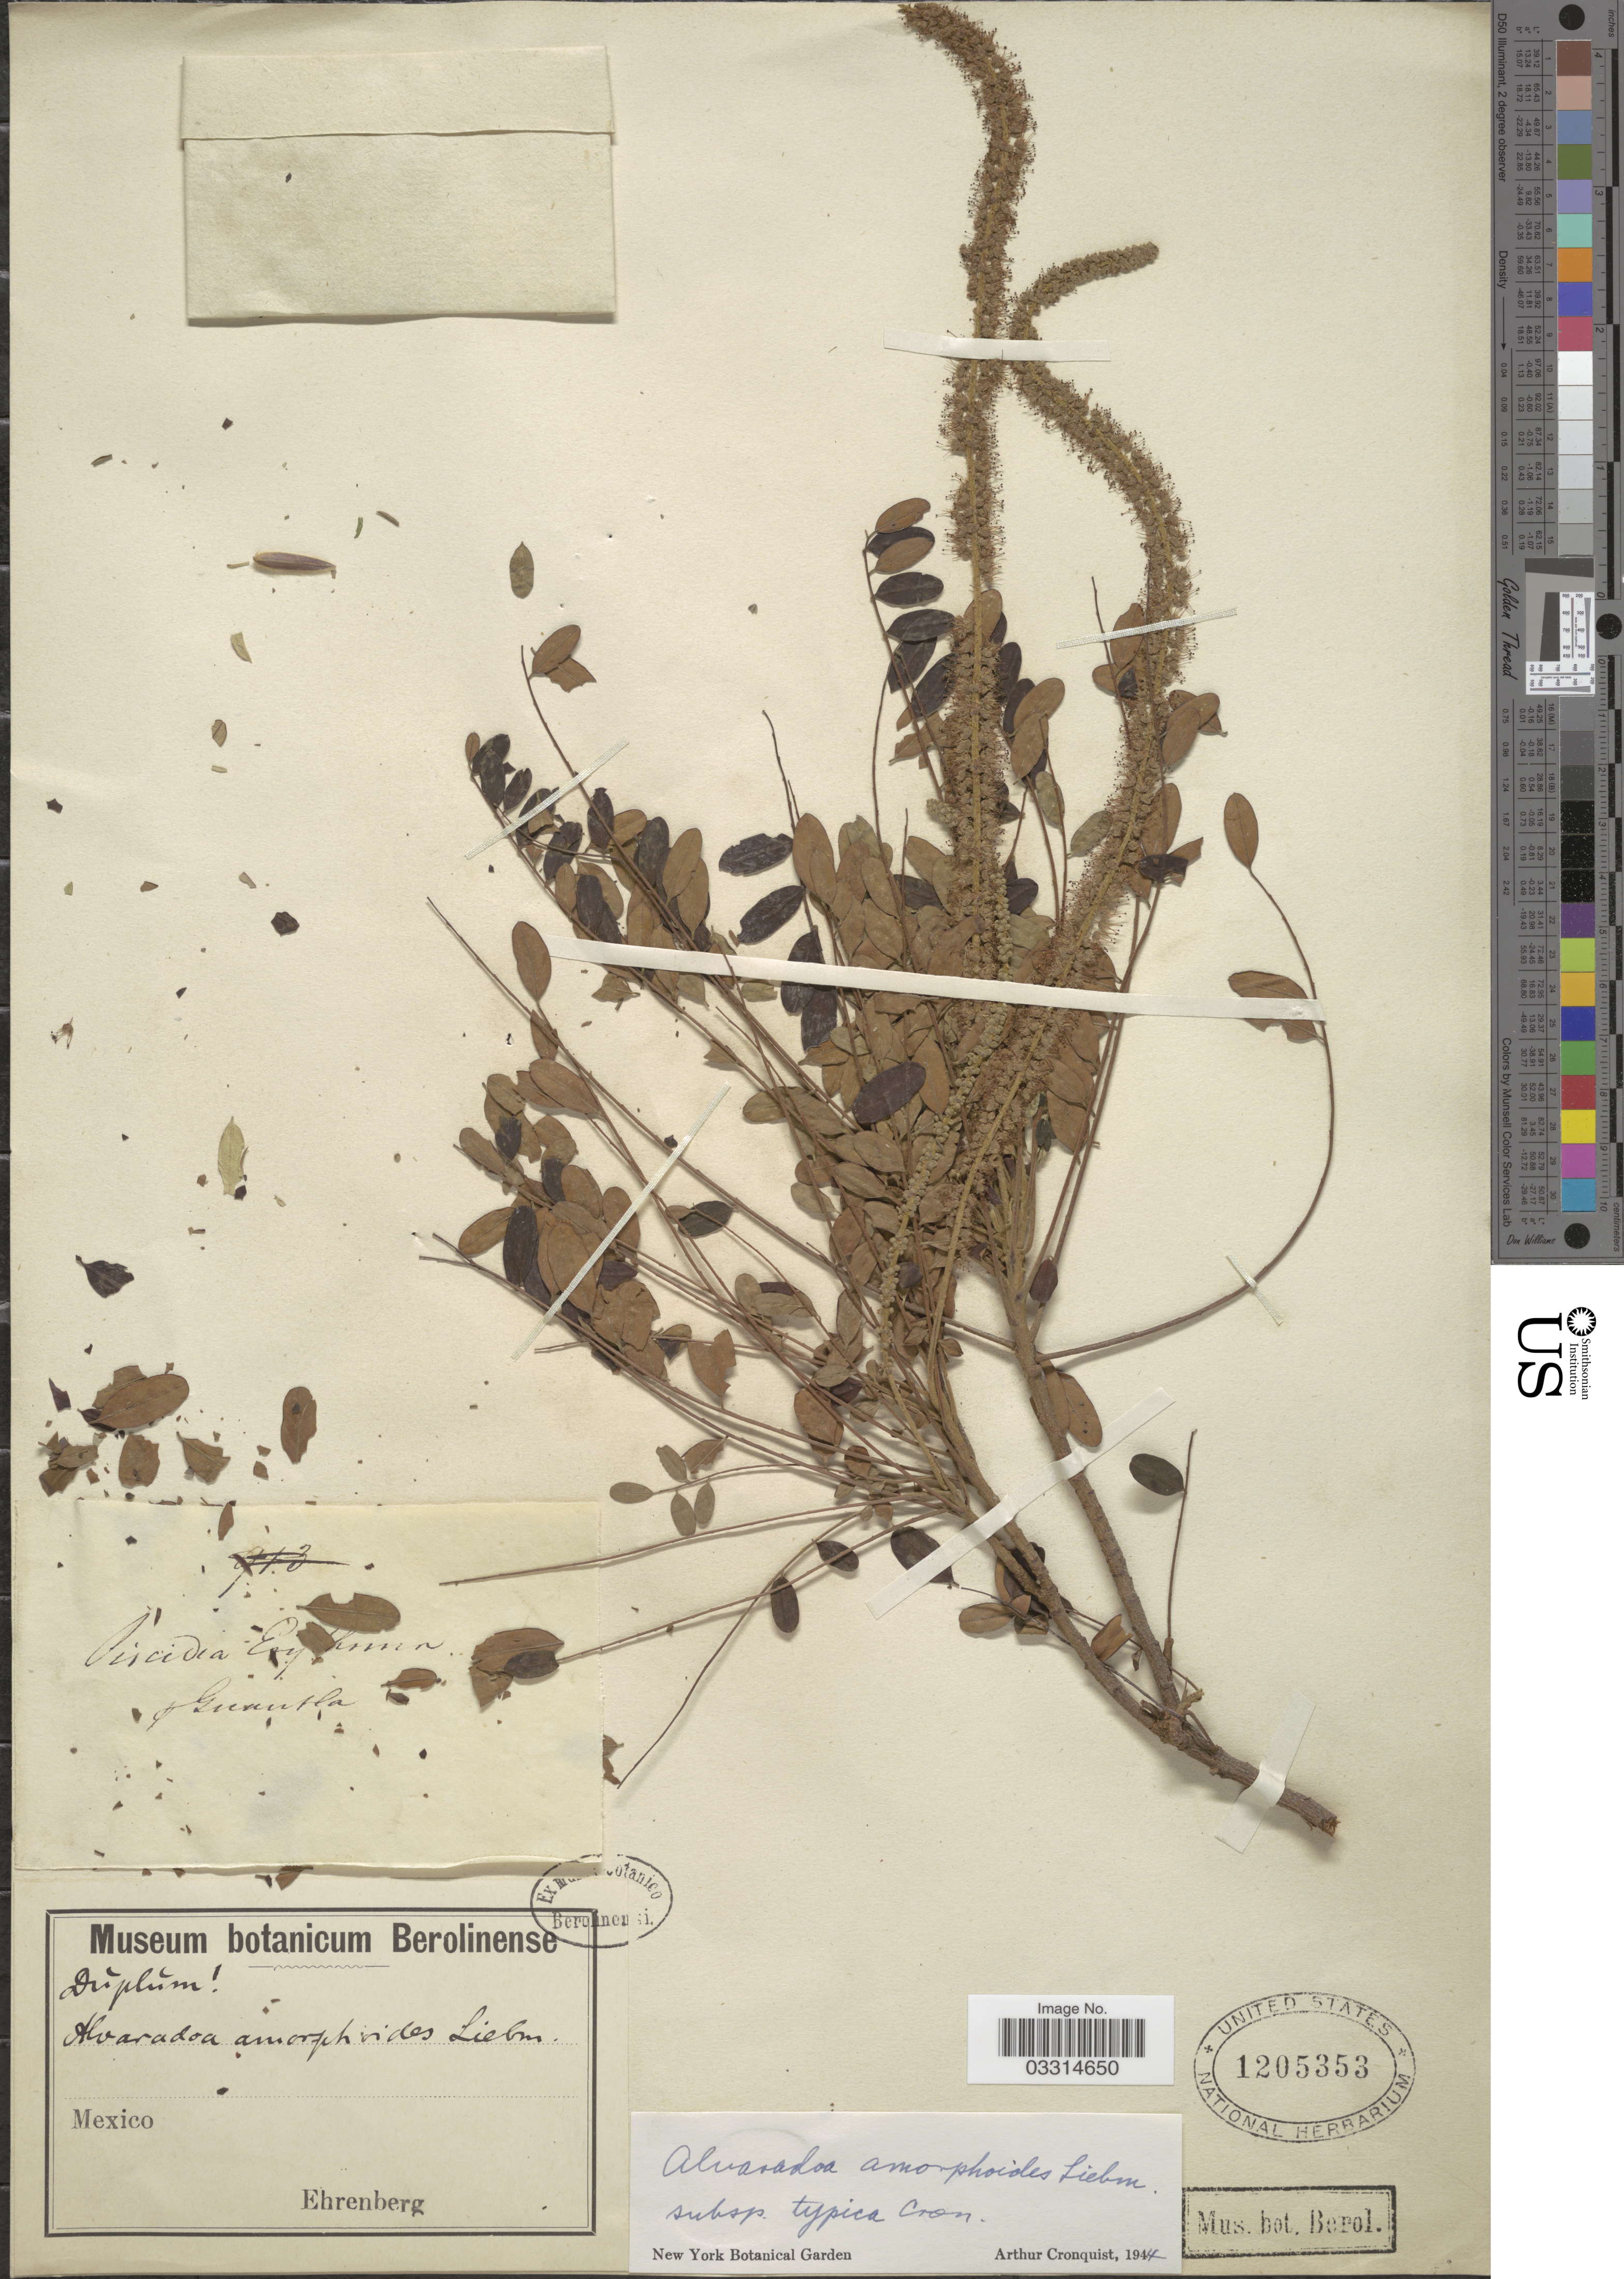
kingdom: Plantae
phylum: Tracheophyta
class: Magnoliopsida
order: Picramniales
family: Picramniaceae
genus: Alvaradoa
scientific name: Alvaradoa amorphoides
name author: Liebm.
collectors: -. Ehrenberg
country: Mexico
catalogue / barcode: US 1205353